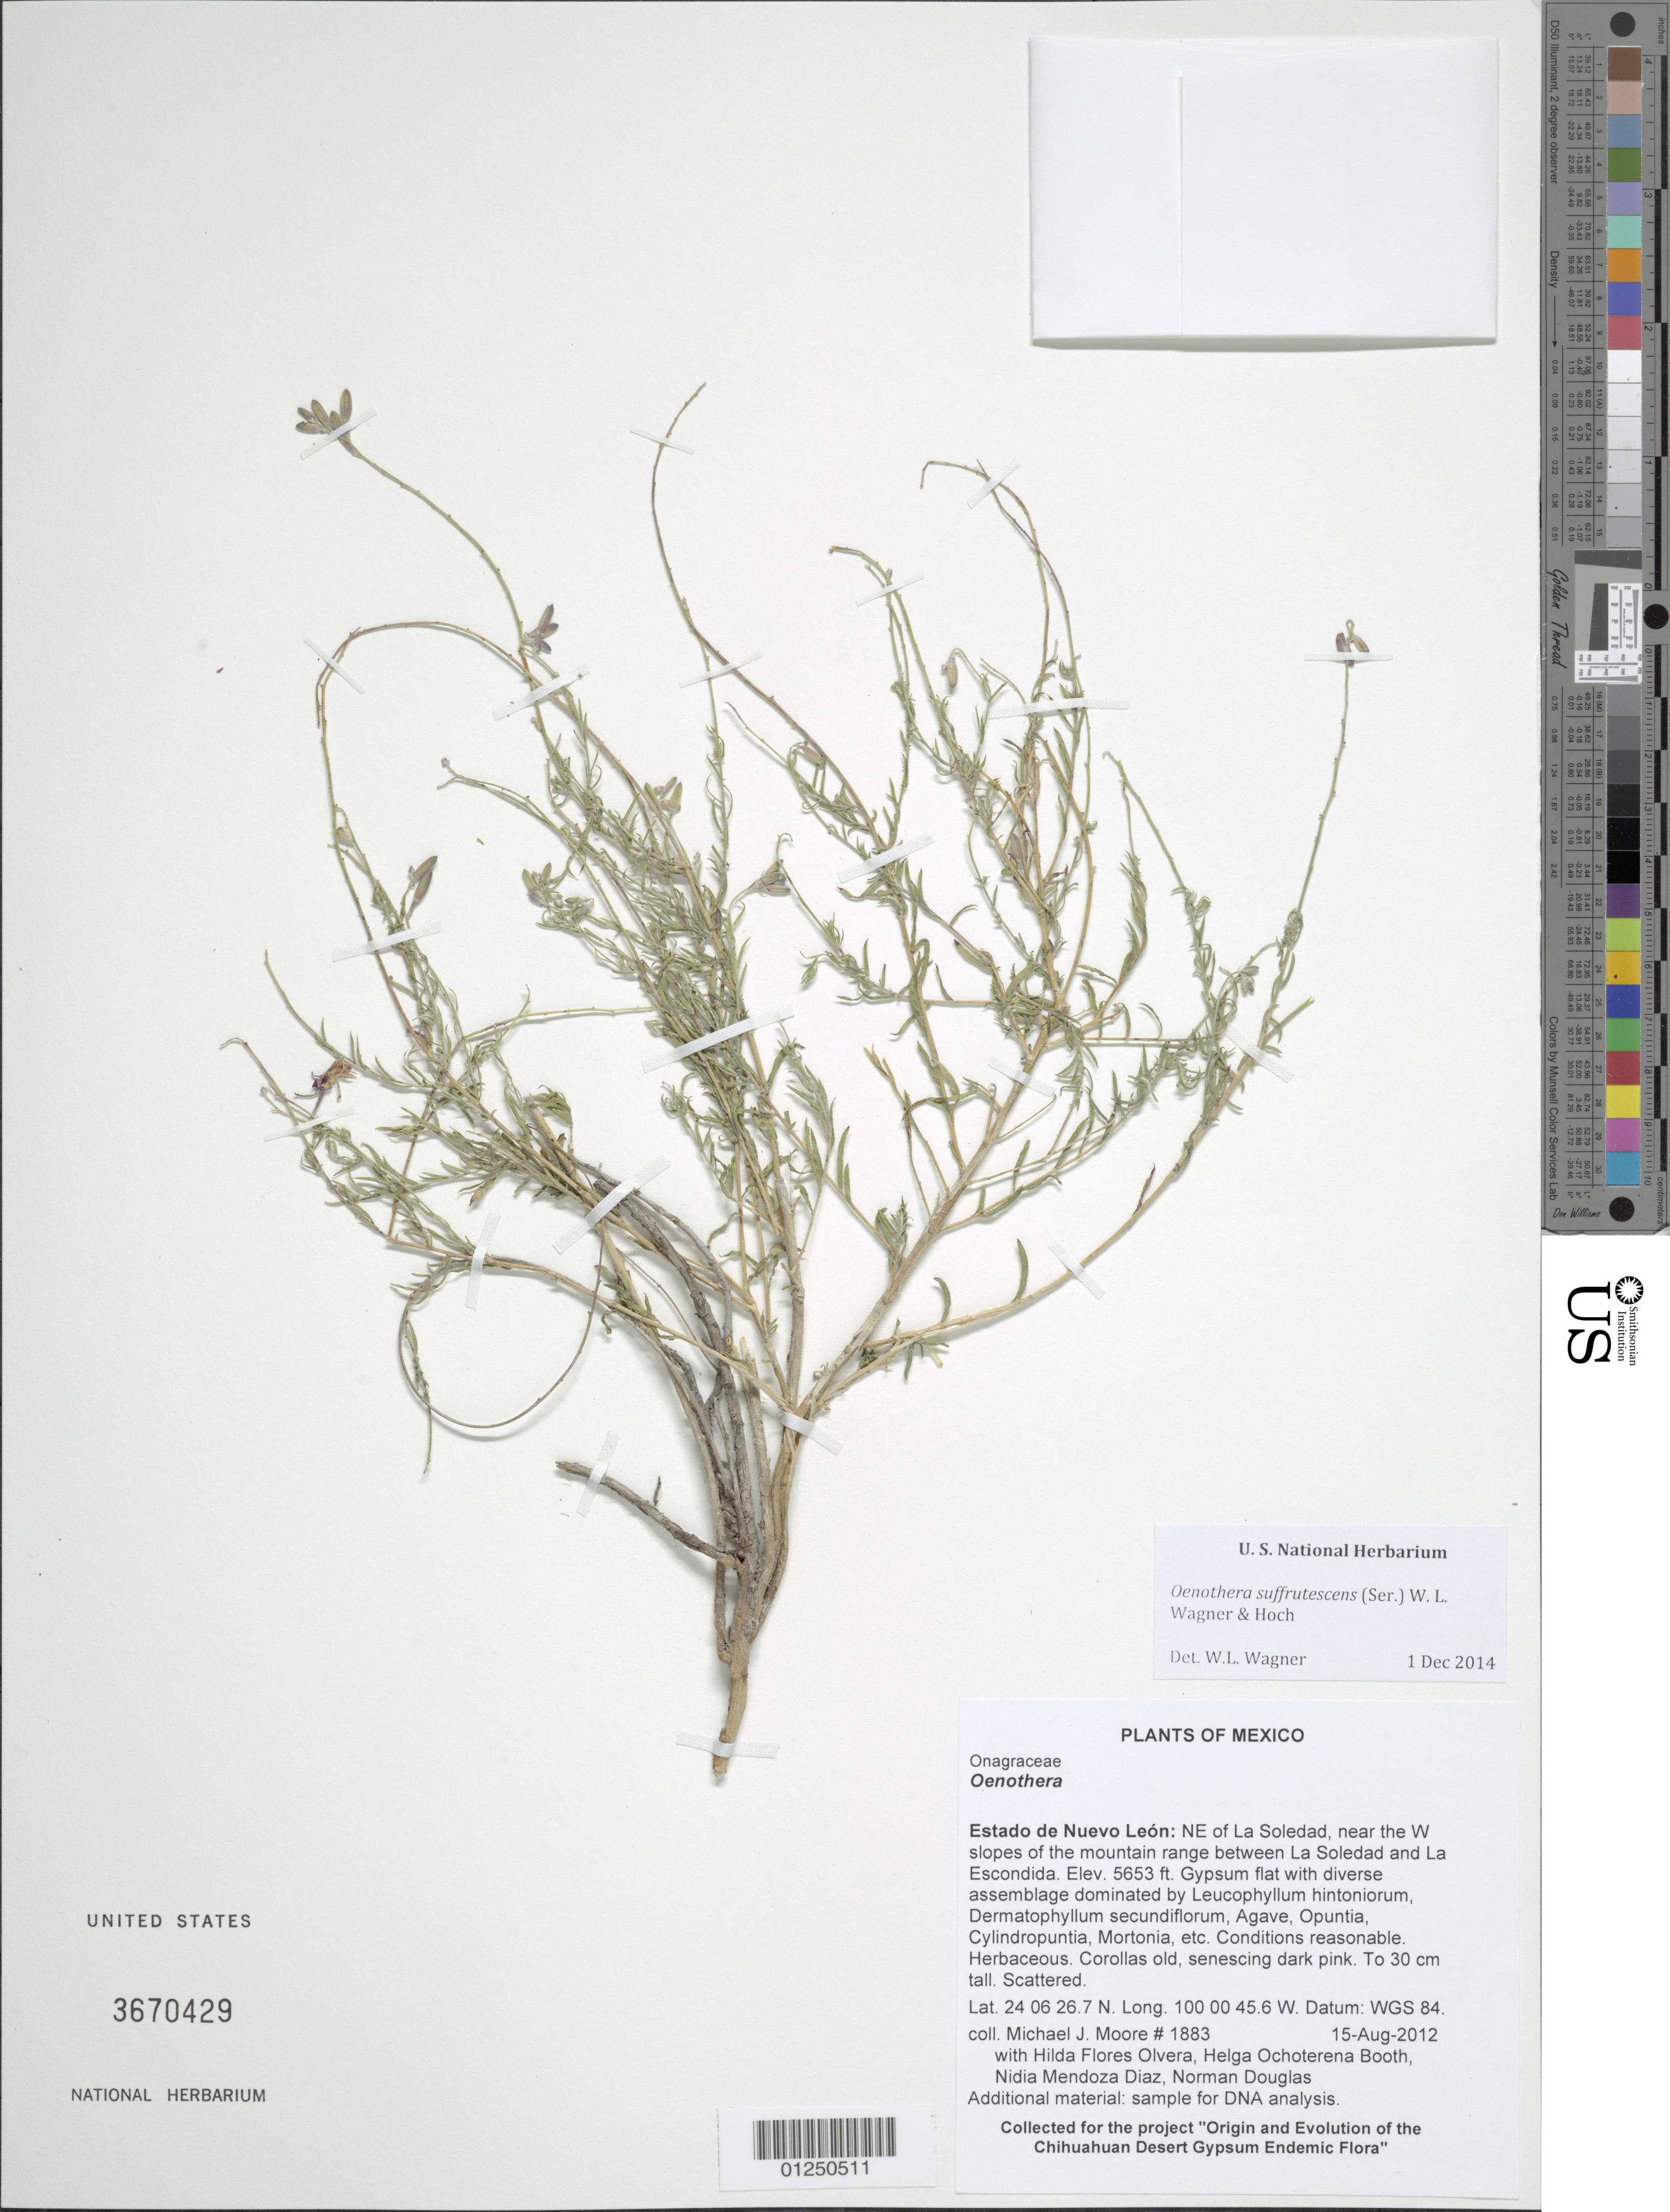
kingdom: Plantae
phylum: Tracheophyta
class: Magnoliopsida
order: Myrtales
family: Onagraceae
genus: Oenothera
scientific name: Oenothera suffrutescens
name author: (Ser.) W.L. Wagner & Hoch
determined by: Wagner, W. L., (BOT), Smithsonian Institution - National Museum of Natural History (UNITED STATES)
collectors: M. J. Moore, H. Flores Olvera, H. Ochoterena-Booth, N. Mendoza Diaz & N. Douglas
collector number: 1883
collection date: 2008-08-14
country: Mexico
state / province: Nuevo Leon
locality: NE of La Soledad, near the W slopes of the mountain range between La Soledad and La Escondida.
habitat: Gypsum flat with diverse assemblage dominated by Leucophyllum hintoniorum, Dermatophyllum seundiflorum, Agave, Opuntia, Cylindropuntia, Mortonia, etc. Conditions reasonable.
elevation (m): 1723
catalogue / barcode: US 3670429